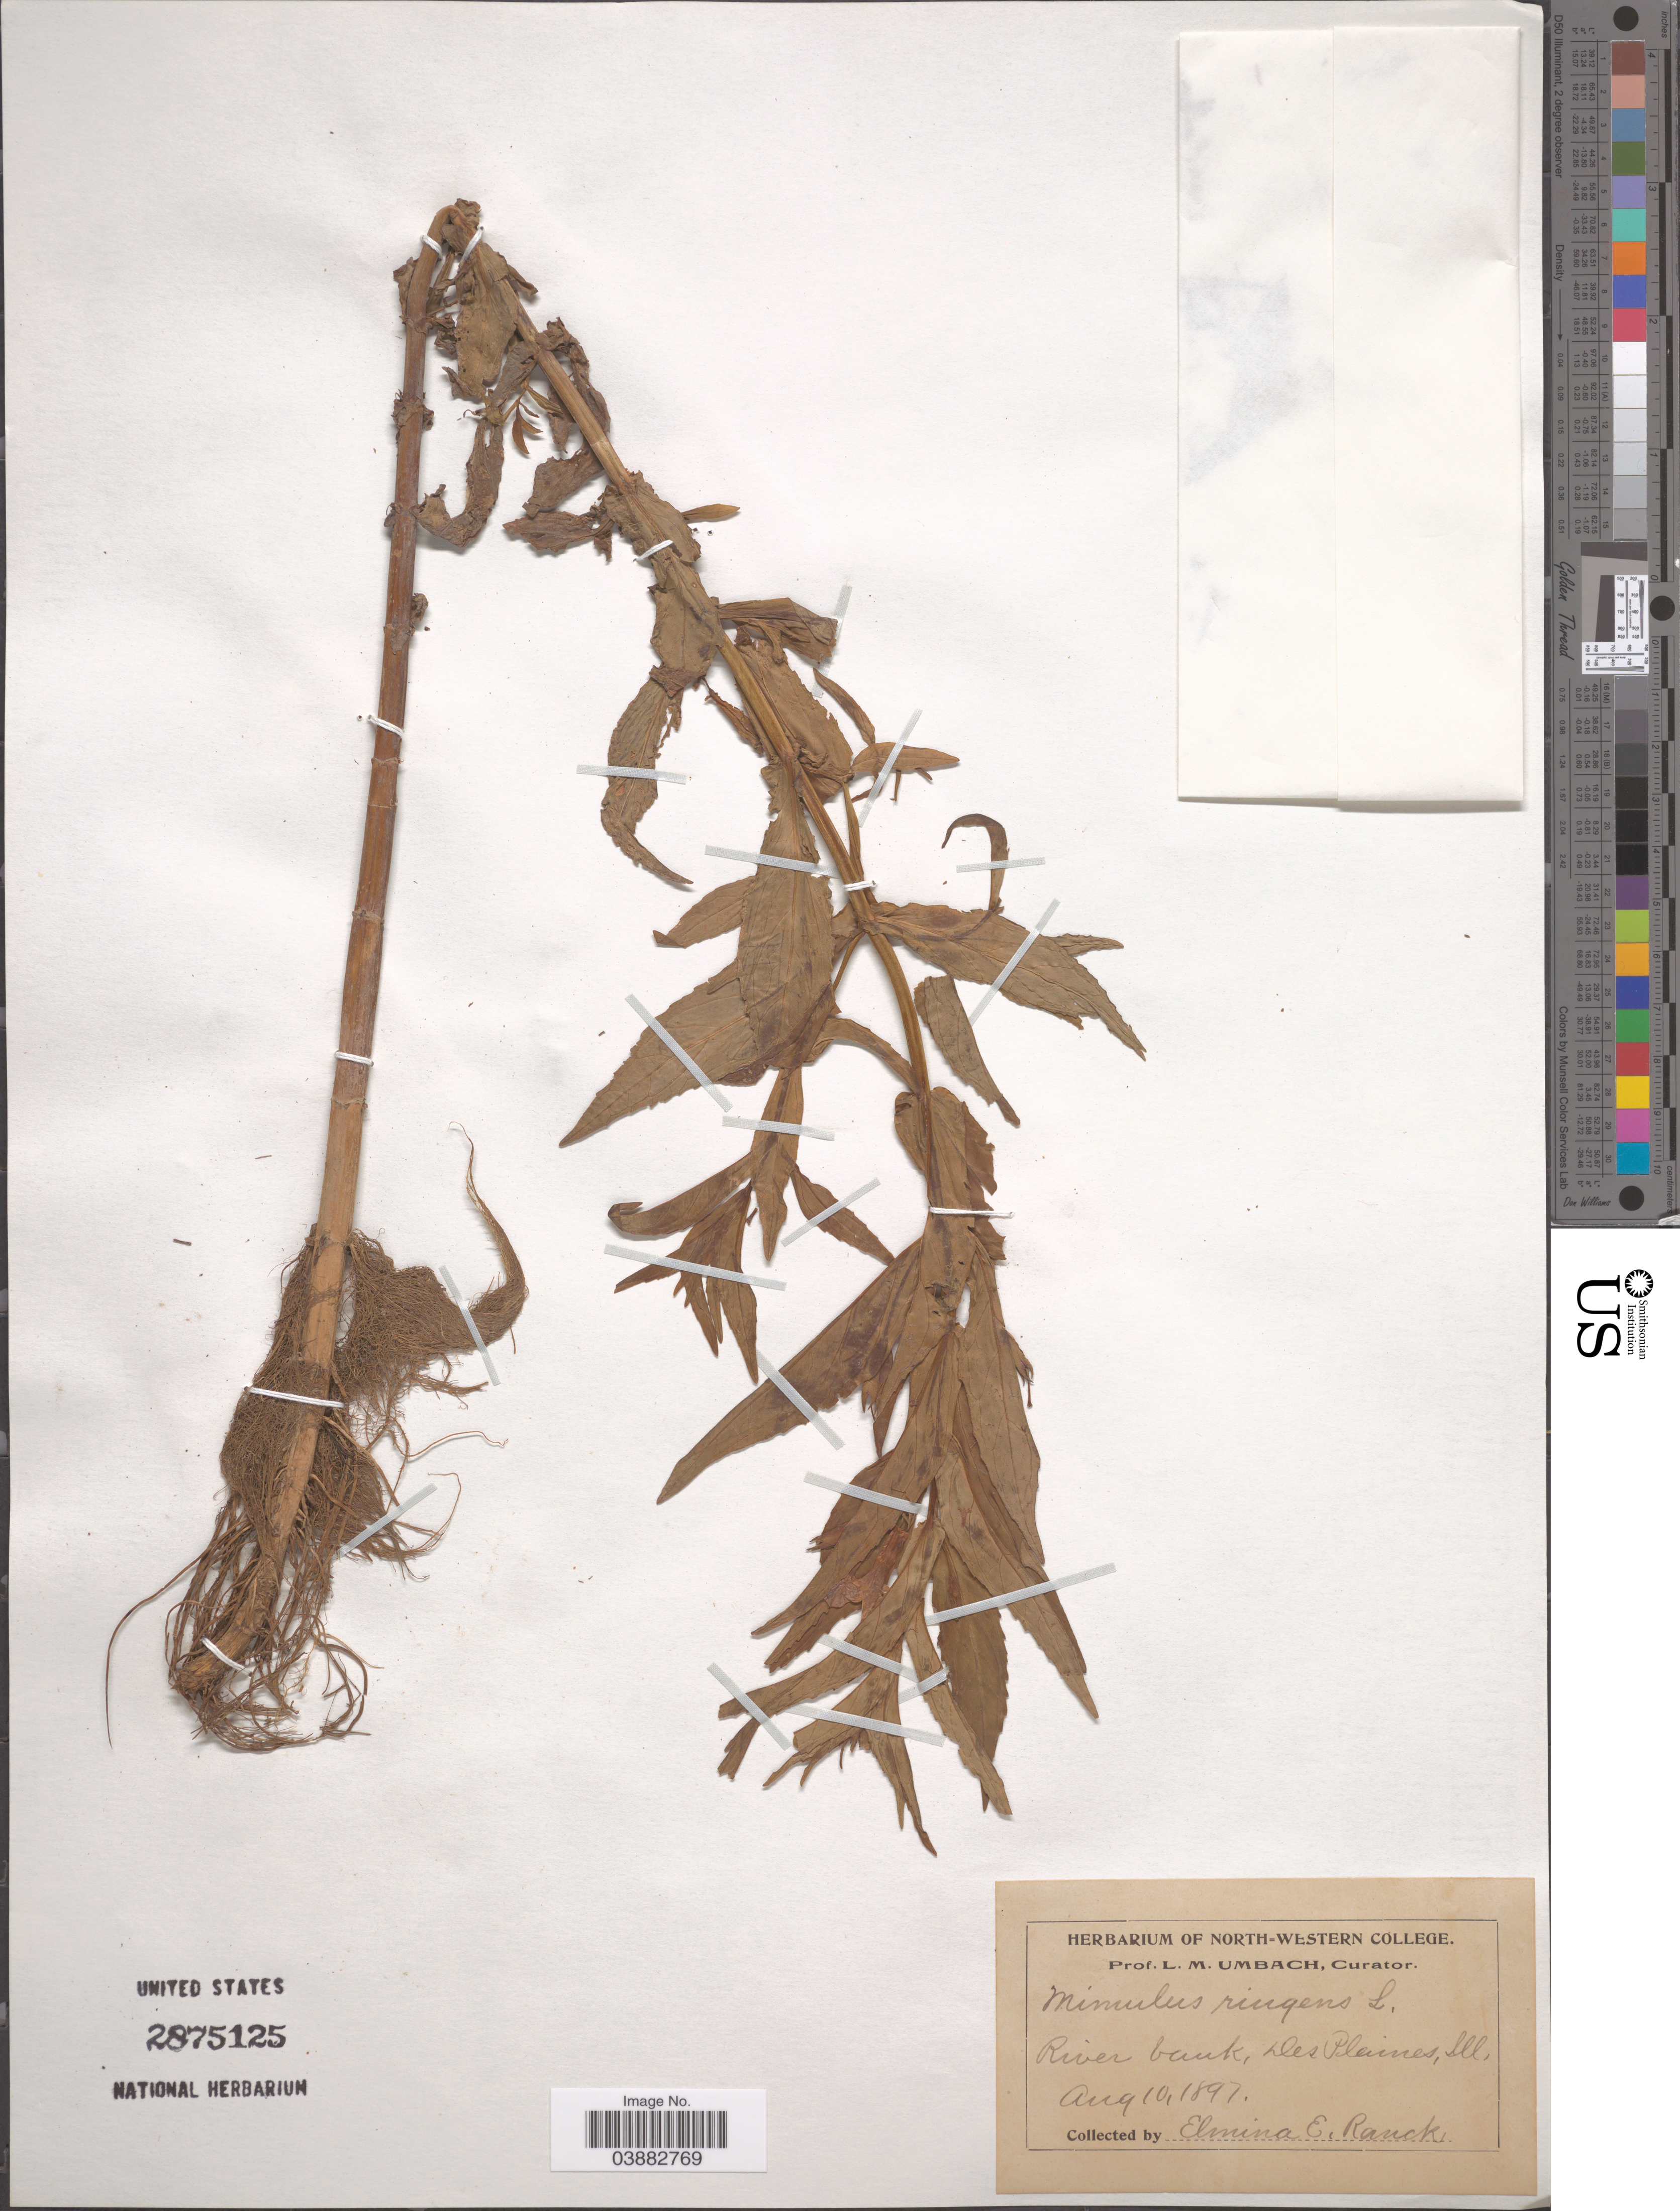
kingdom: Plantae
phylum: Tracheophyta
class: Magnoliopsida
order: Lamiales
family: Phrymaceae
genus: Mimulus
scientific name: Mimulus ringens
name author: L.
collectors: E. Ranck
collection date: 1897-08-10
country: United States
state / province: Illinois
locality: River bank, Des Plaines.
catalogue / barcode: US 2875125